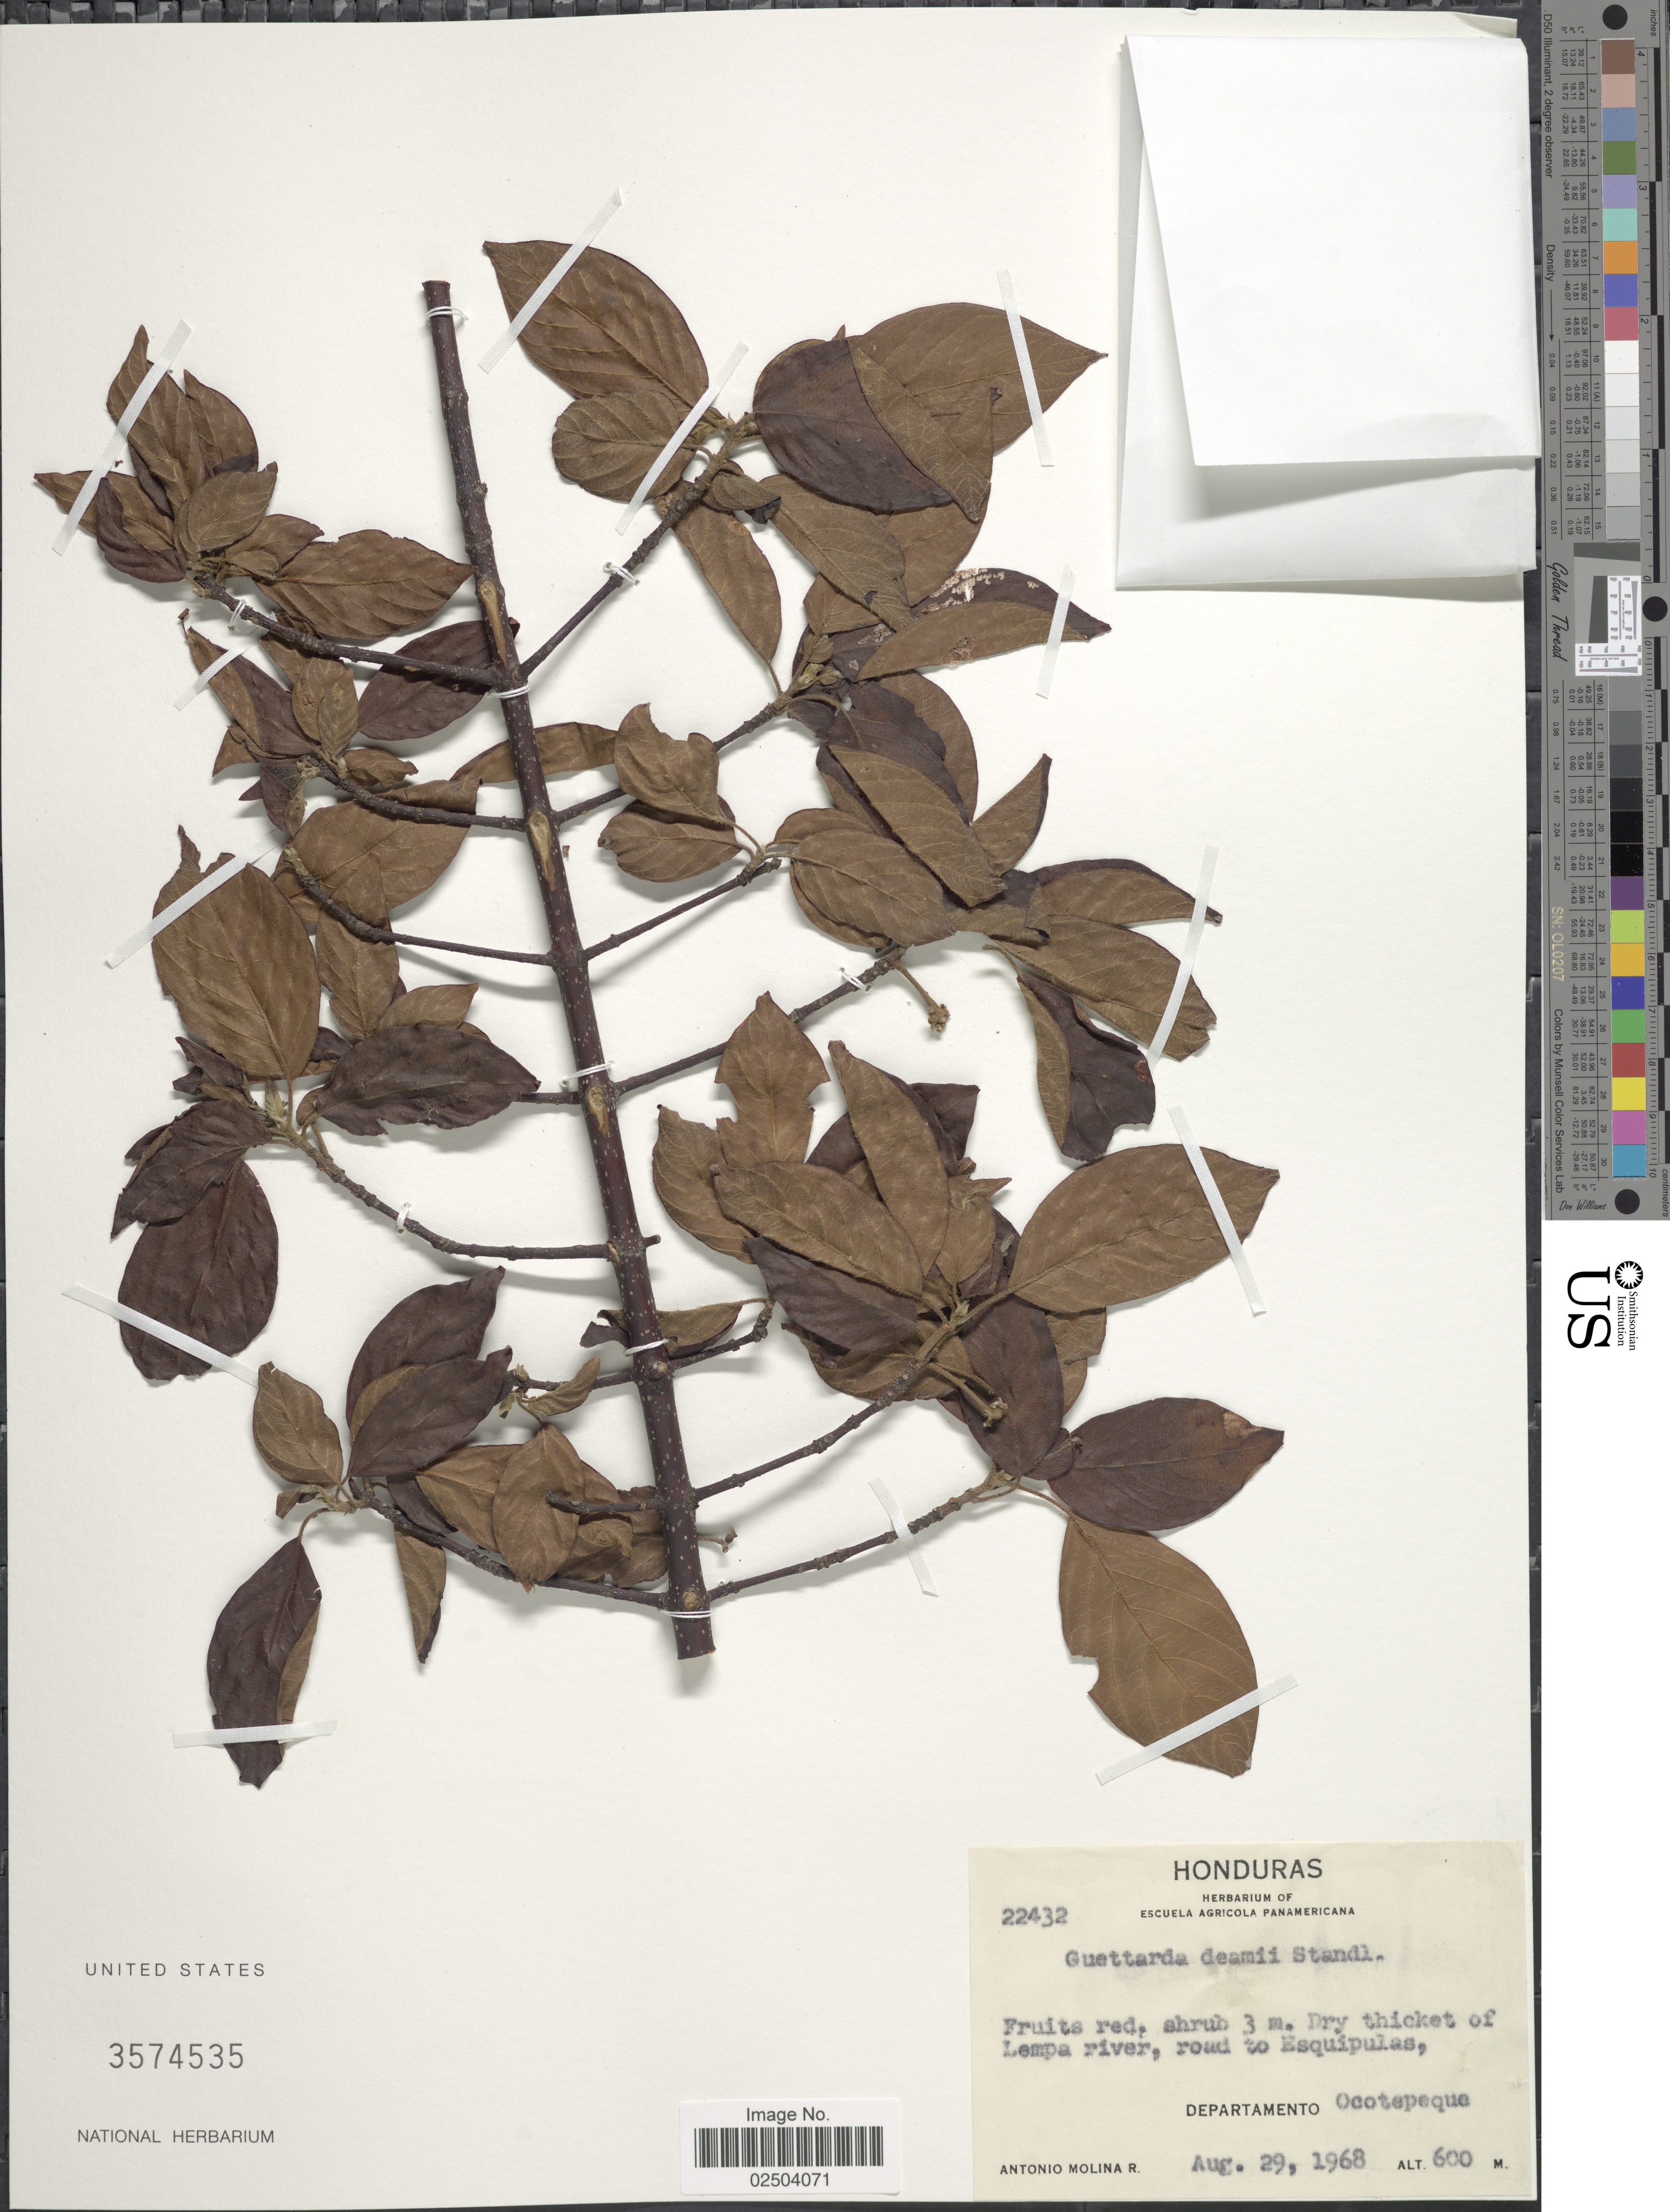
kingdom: Plantae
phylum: Tracheophyta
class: Magnoliopsida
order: Gentianales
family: Rubiaceae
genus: Guettarda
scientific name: Guettarda deamii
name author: Standl.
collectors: A. Molina R.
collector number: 22432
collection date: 1968-08-29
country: Honduras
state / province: Ocotepeque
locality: Dry thicket of Lempa river, road to Esquipulas. Departamento Ocotepeque.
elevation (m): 600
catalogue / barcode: US 3574535